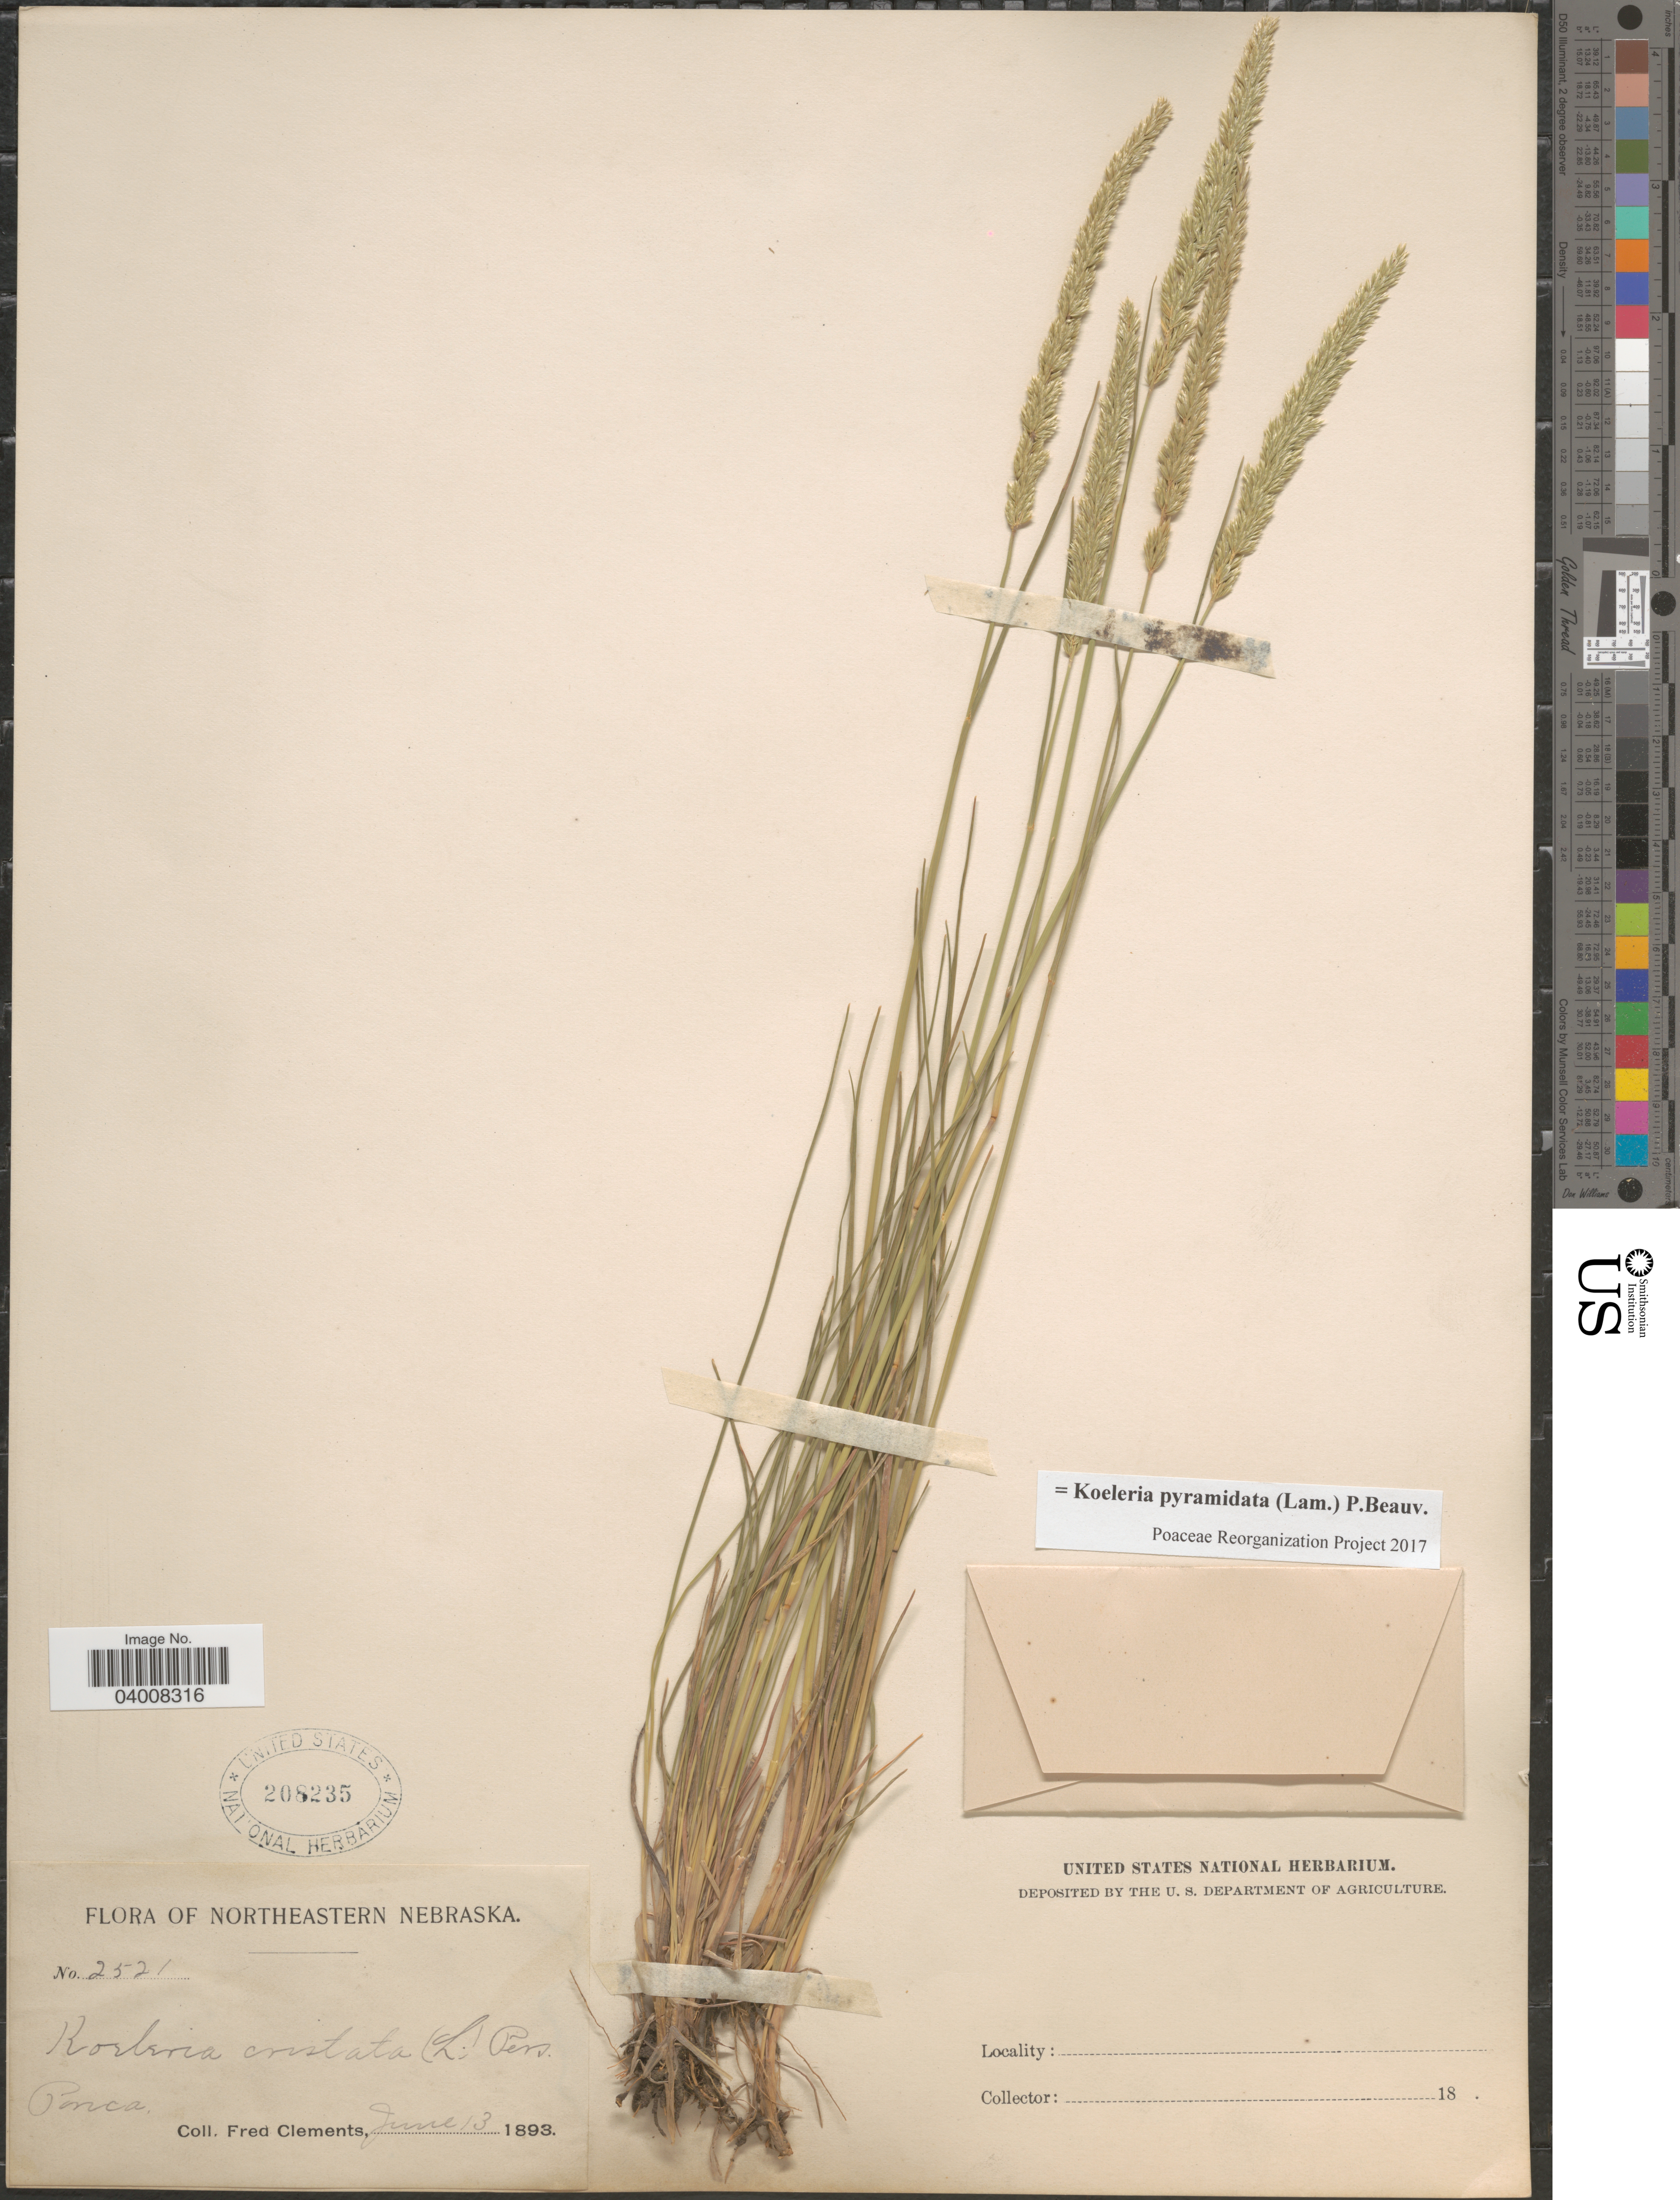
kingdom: Plantae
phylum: Tracheophyta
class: Liliopsida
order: Poales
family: Poaceae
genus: Koeleria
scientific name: Koeleria pyramidata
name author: (Lam.) P. Beauv.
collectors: F. Clements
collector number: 2521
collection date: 1893-06-13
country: United States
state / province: Nebraska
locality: Northeastern Nebraska.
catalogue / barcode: US 208235